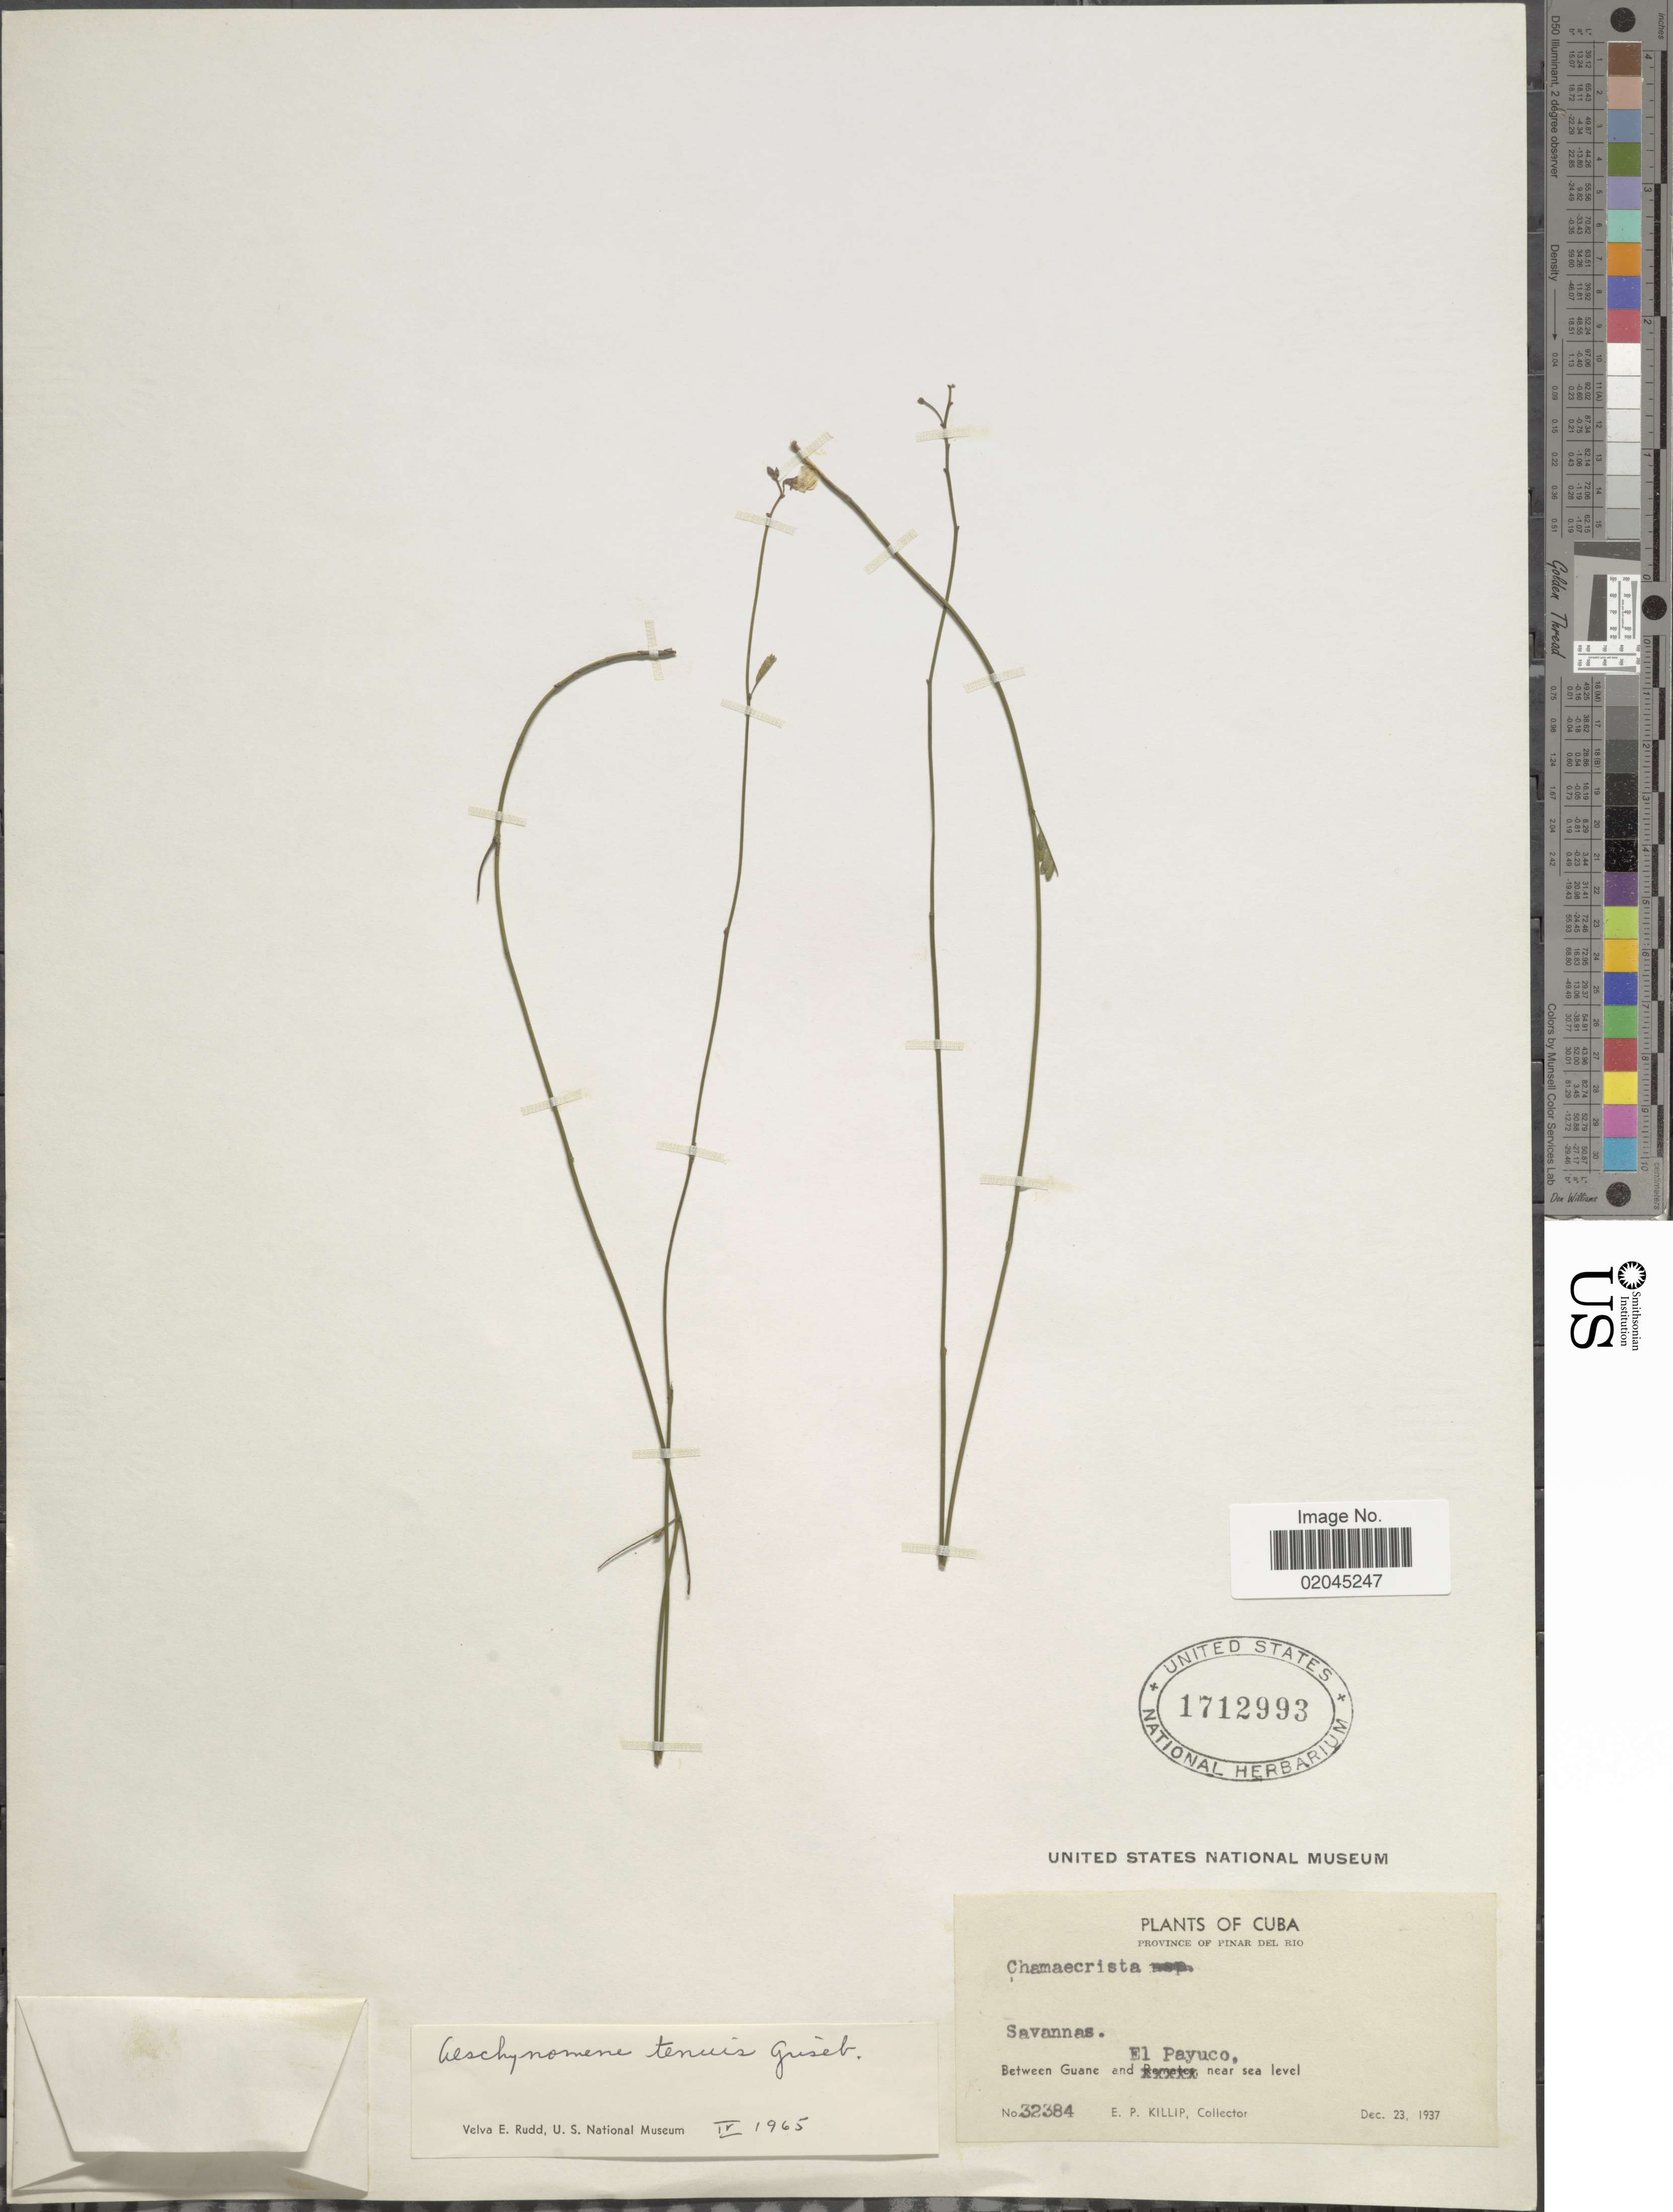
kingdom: Plantae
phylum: Tracheophyta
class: Magnoliopsida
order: Fabales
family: Fabaceae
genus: Aeschynomene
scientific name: Aeschynomene tenuis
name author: Griseb.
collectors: E. P. Killip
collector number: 32384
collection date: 1937-12-23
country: Cuba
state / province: Pinar del Río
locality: Savannas, Between Guane and El Payuco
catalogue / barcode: US 1712993